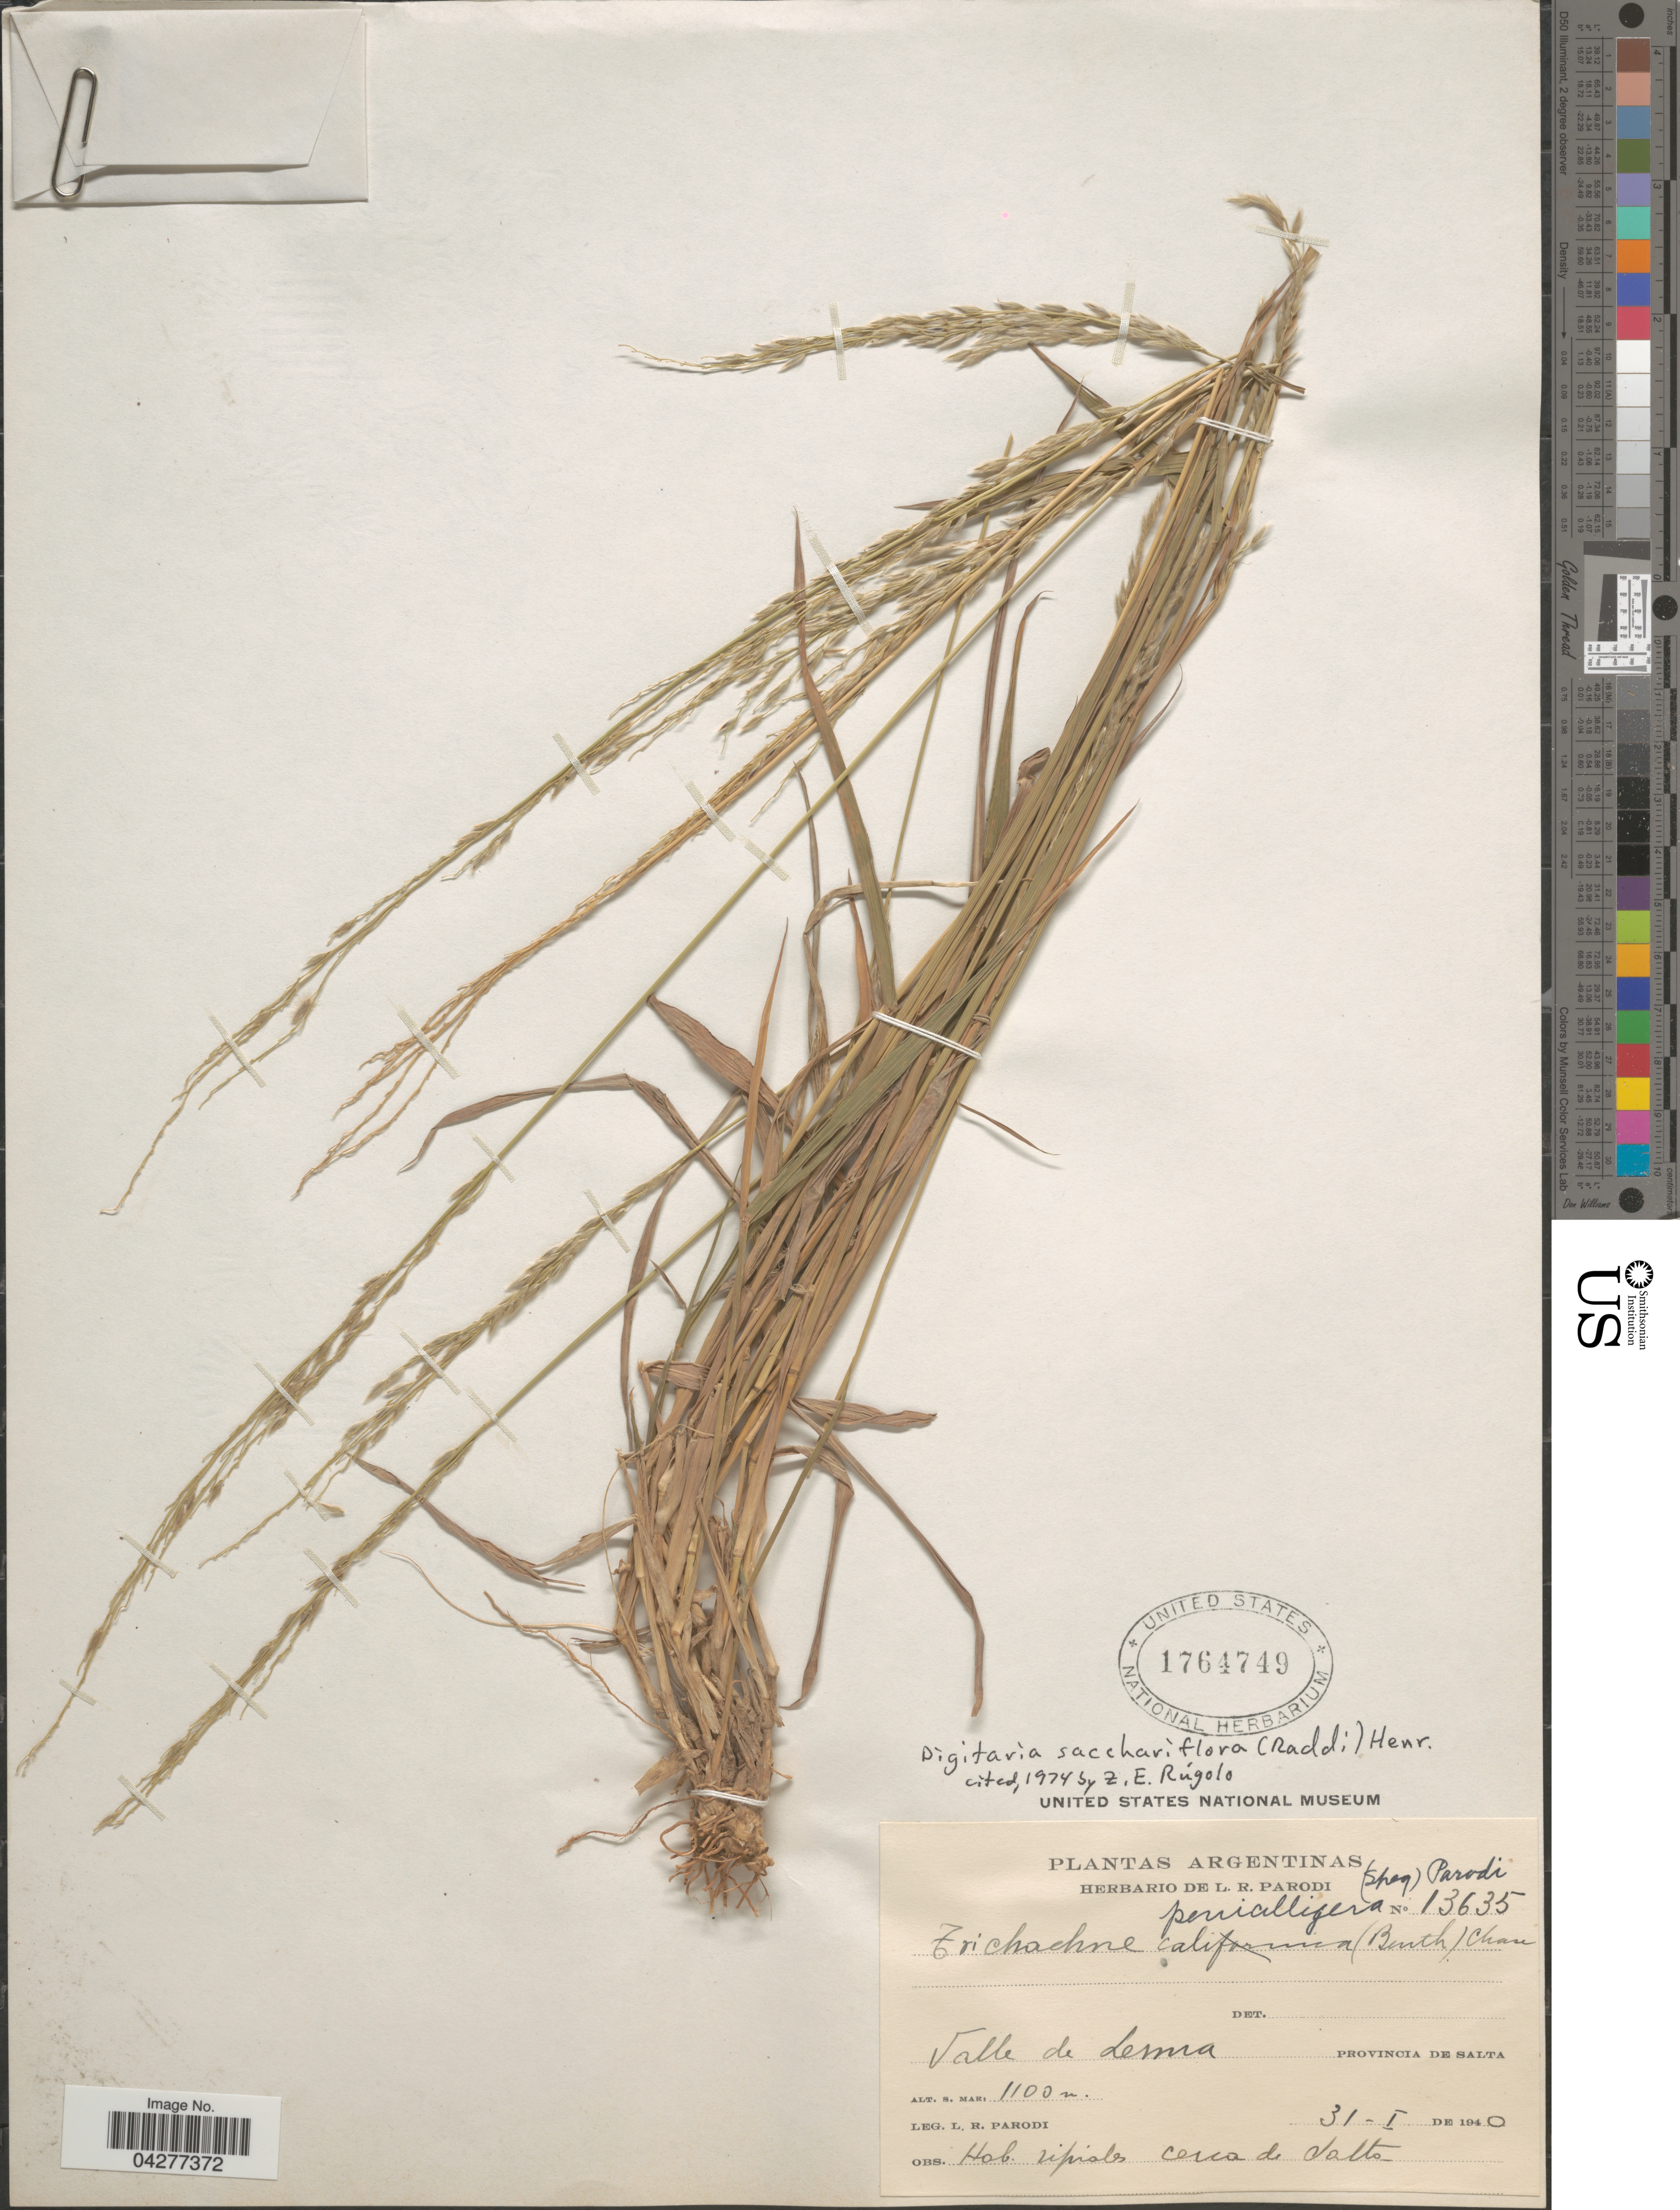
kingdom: Plantae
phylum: Tracheophyta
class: Liliopsida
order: Poales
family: Poaceae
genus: Digitaria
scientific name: Digitaria sacchariflora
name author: (Nees) Henr.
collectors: L. R. Parodi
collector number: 13635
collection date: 1940-01-31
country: Argentina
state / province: Salta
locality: Valle de Lerma.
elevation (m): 1100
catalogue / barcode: US 1764749